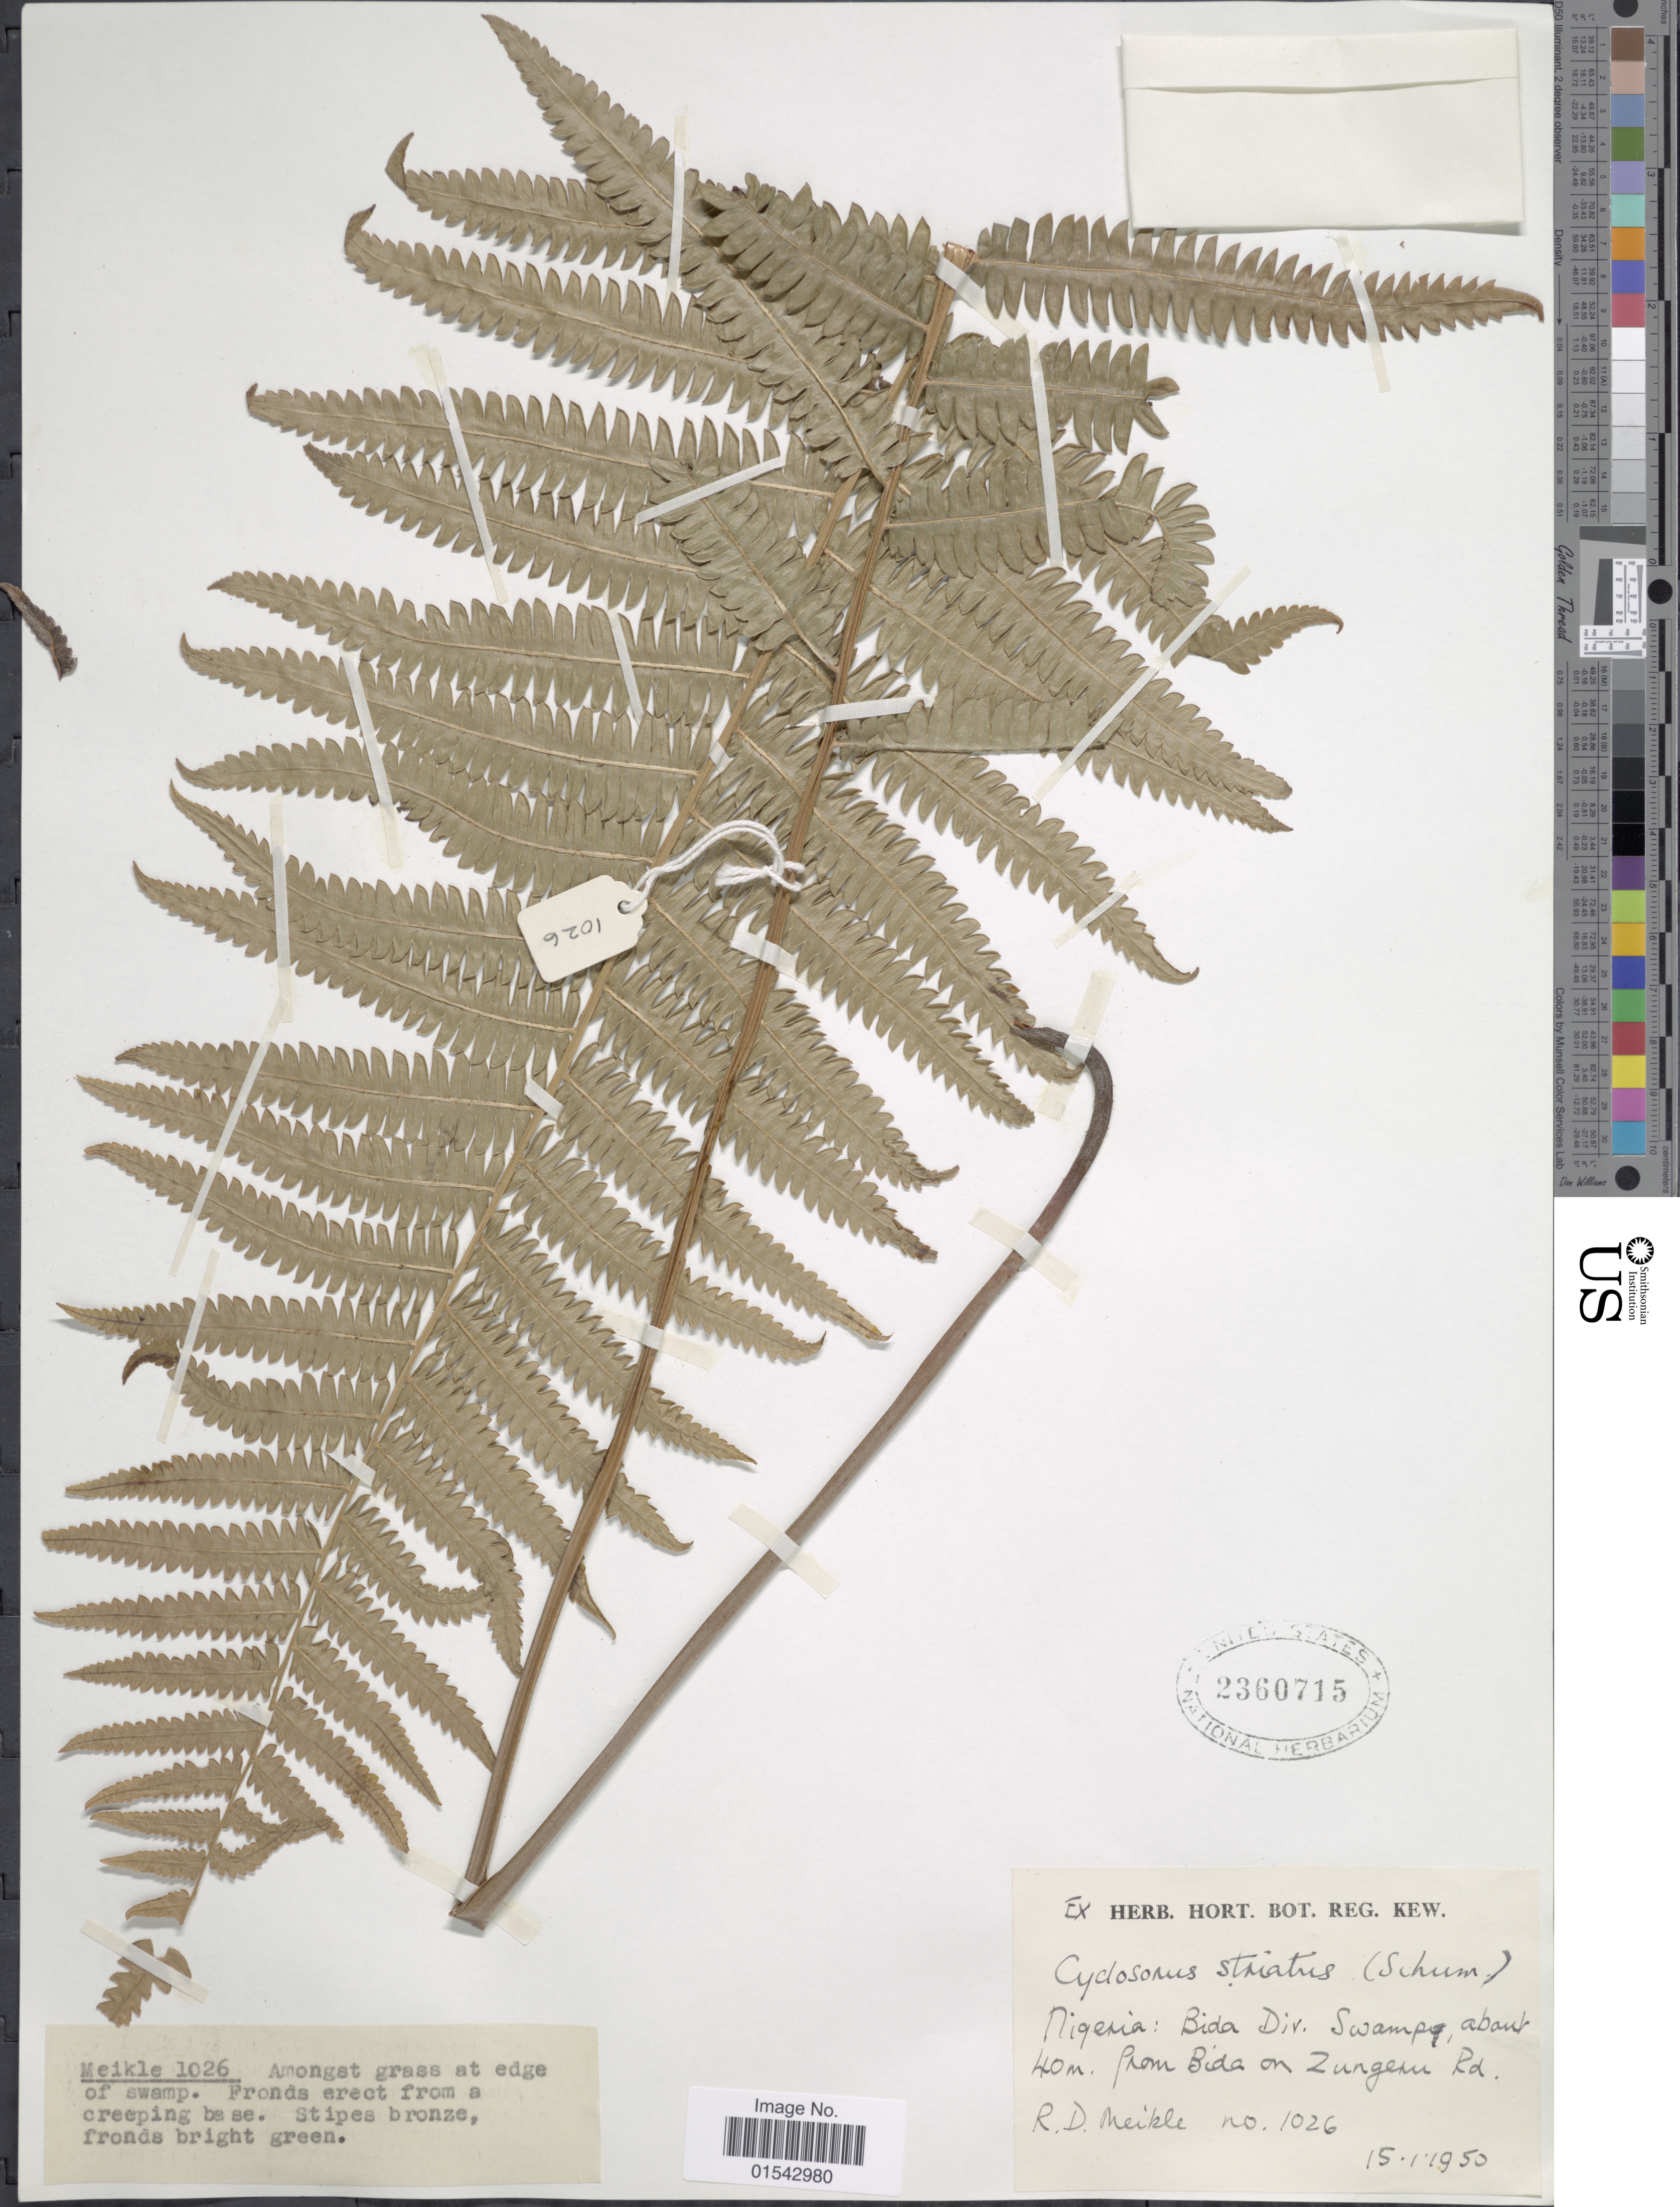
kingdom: Plantae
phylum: Tracheophyta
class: Polypodiopsida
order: Polypodiales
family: Thelypteridaceae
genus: Cyclosorus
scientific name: Cyclosorus interruptus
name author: (Willd.) H. Itô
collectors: R. D. Meikle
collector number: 1026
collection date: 1950-01-15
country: Nigeria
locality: Nigeria: Bida Div. Swamp about Hom. Prom Bida on Zungezu Rd.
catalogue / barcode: US 2360715